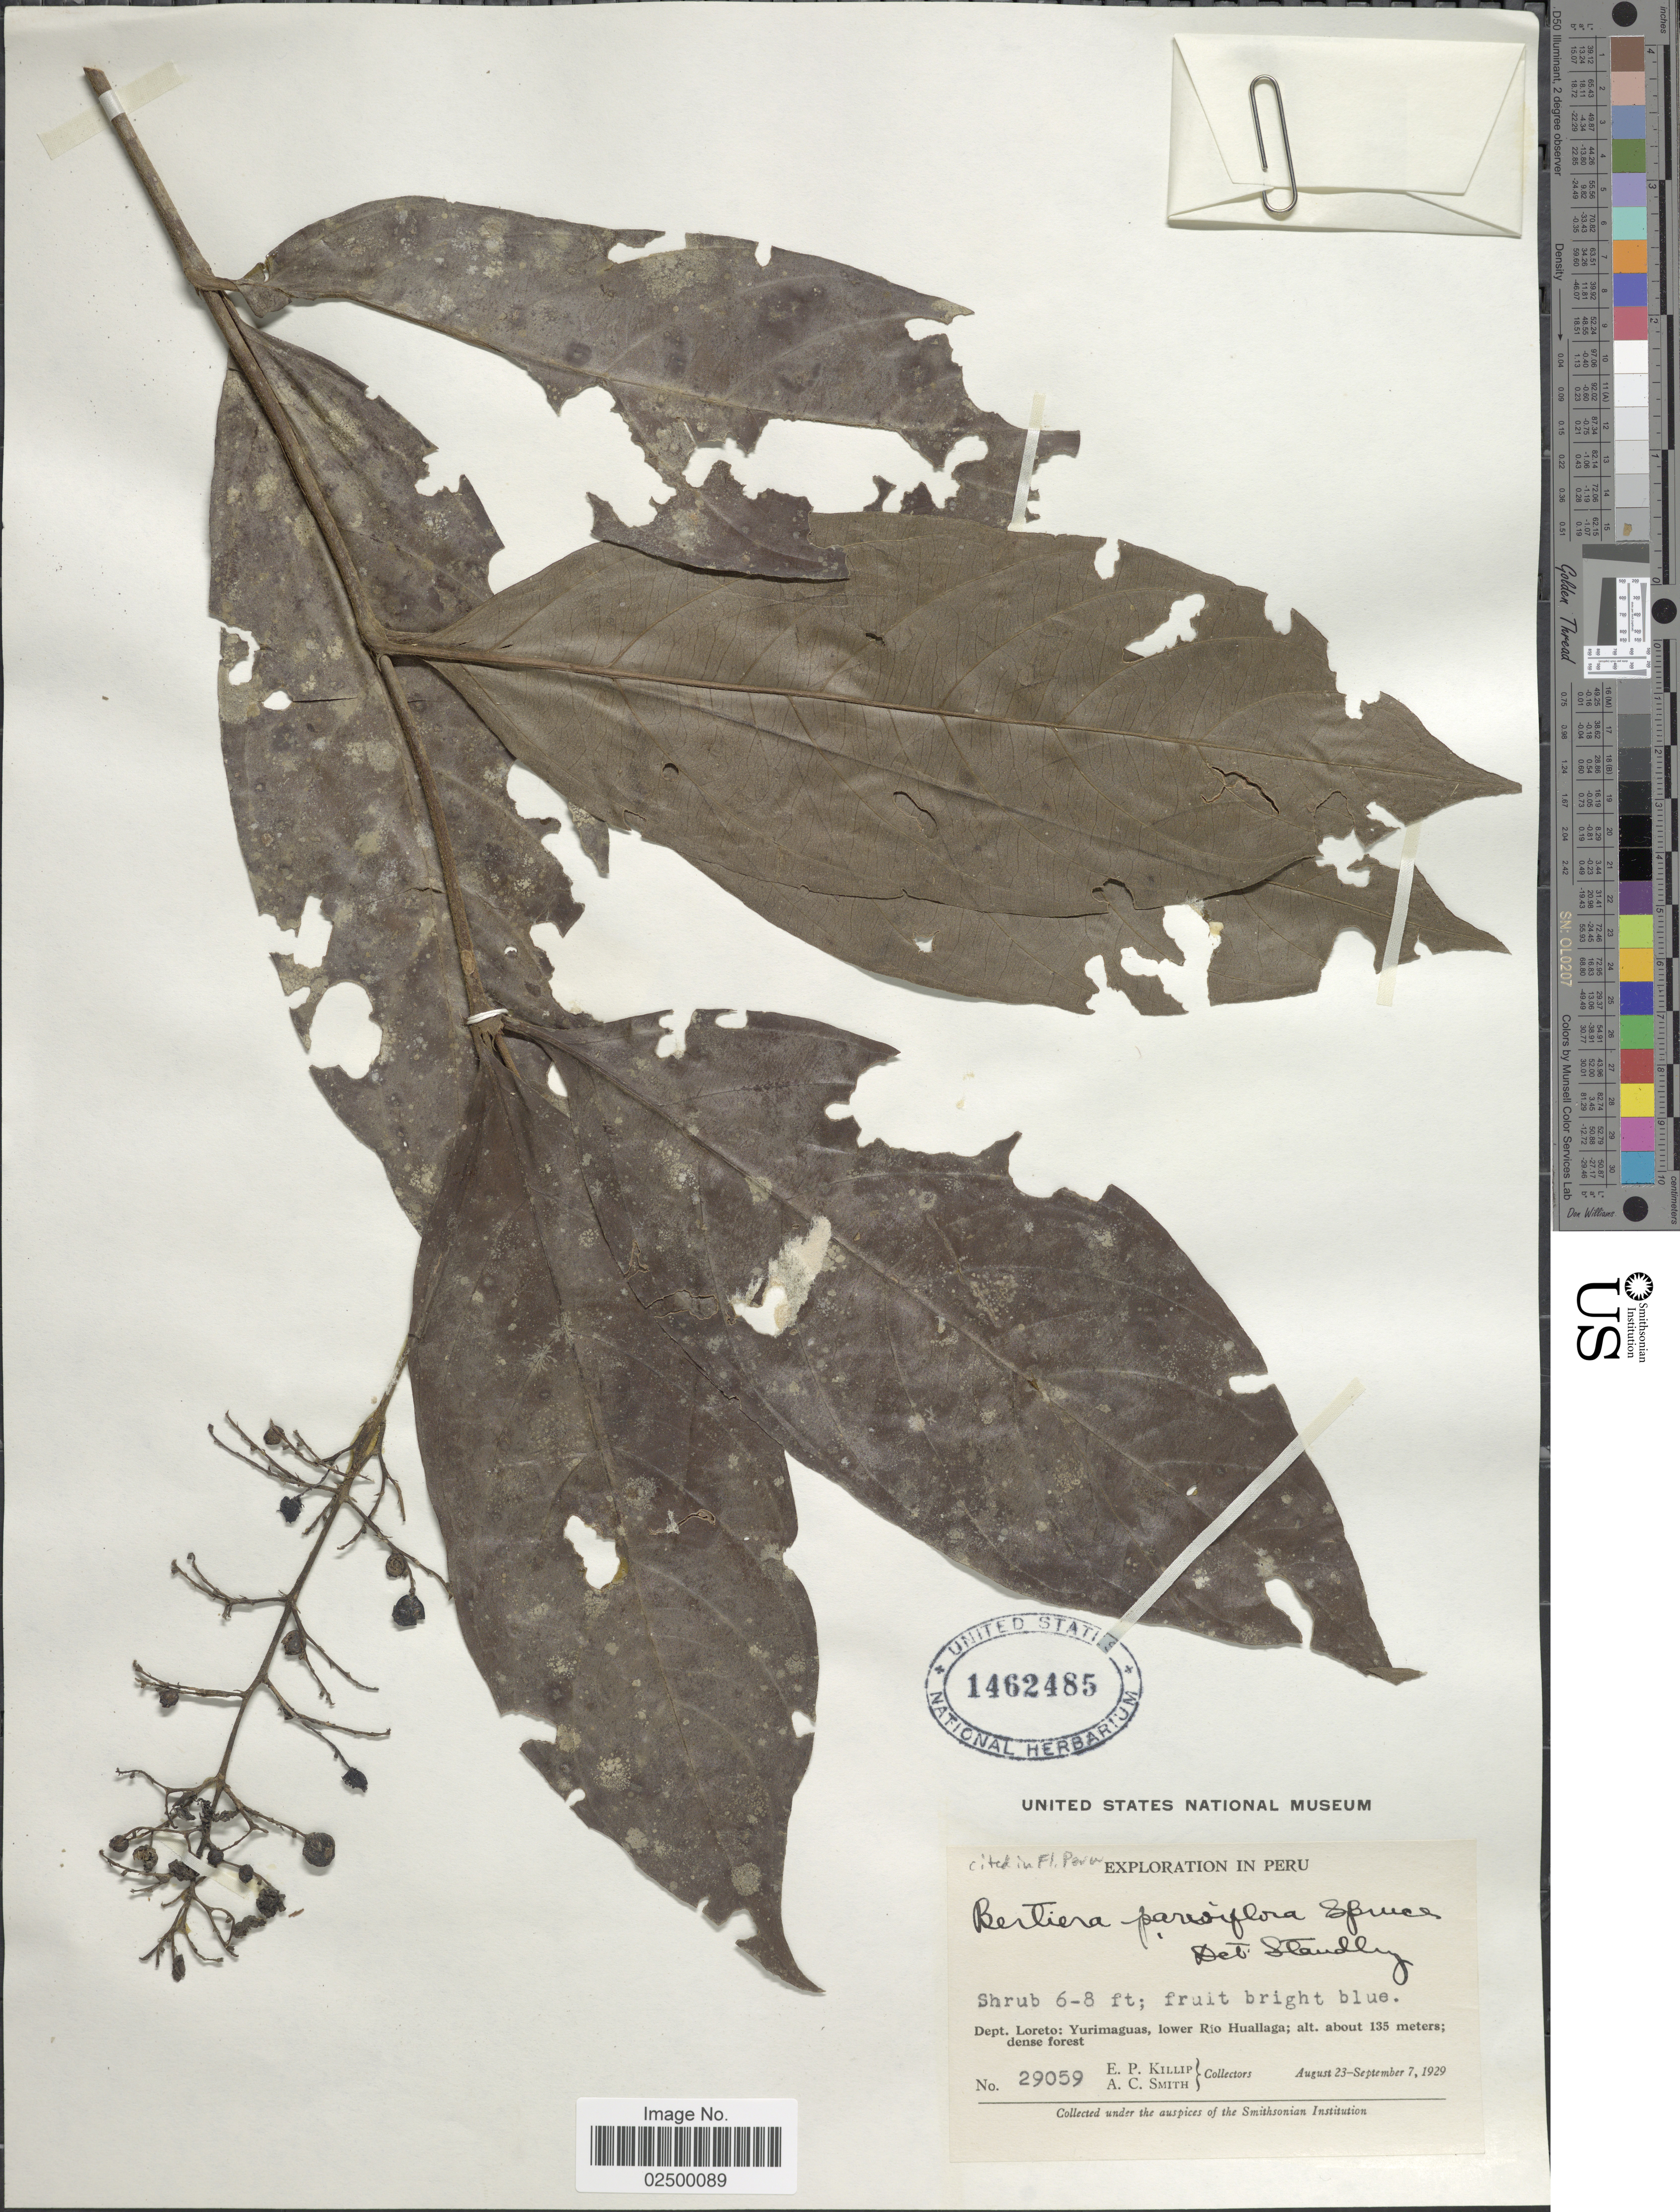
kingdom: Plantae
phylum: Tracheophyta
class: Magnoliopsida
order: Gentianales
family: Rubiaceae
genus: Bertiera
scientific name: Bertiera parviflora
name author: Spruce ex K. Schum.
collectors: E. P. Killip & A. C. Smith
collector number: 29059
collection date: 1929-08-23/1929-09-07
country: Peru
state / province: Loreto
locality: Yurimaguas, lower Rio Huallaga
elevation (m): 135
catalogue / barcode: US 1462485